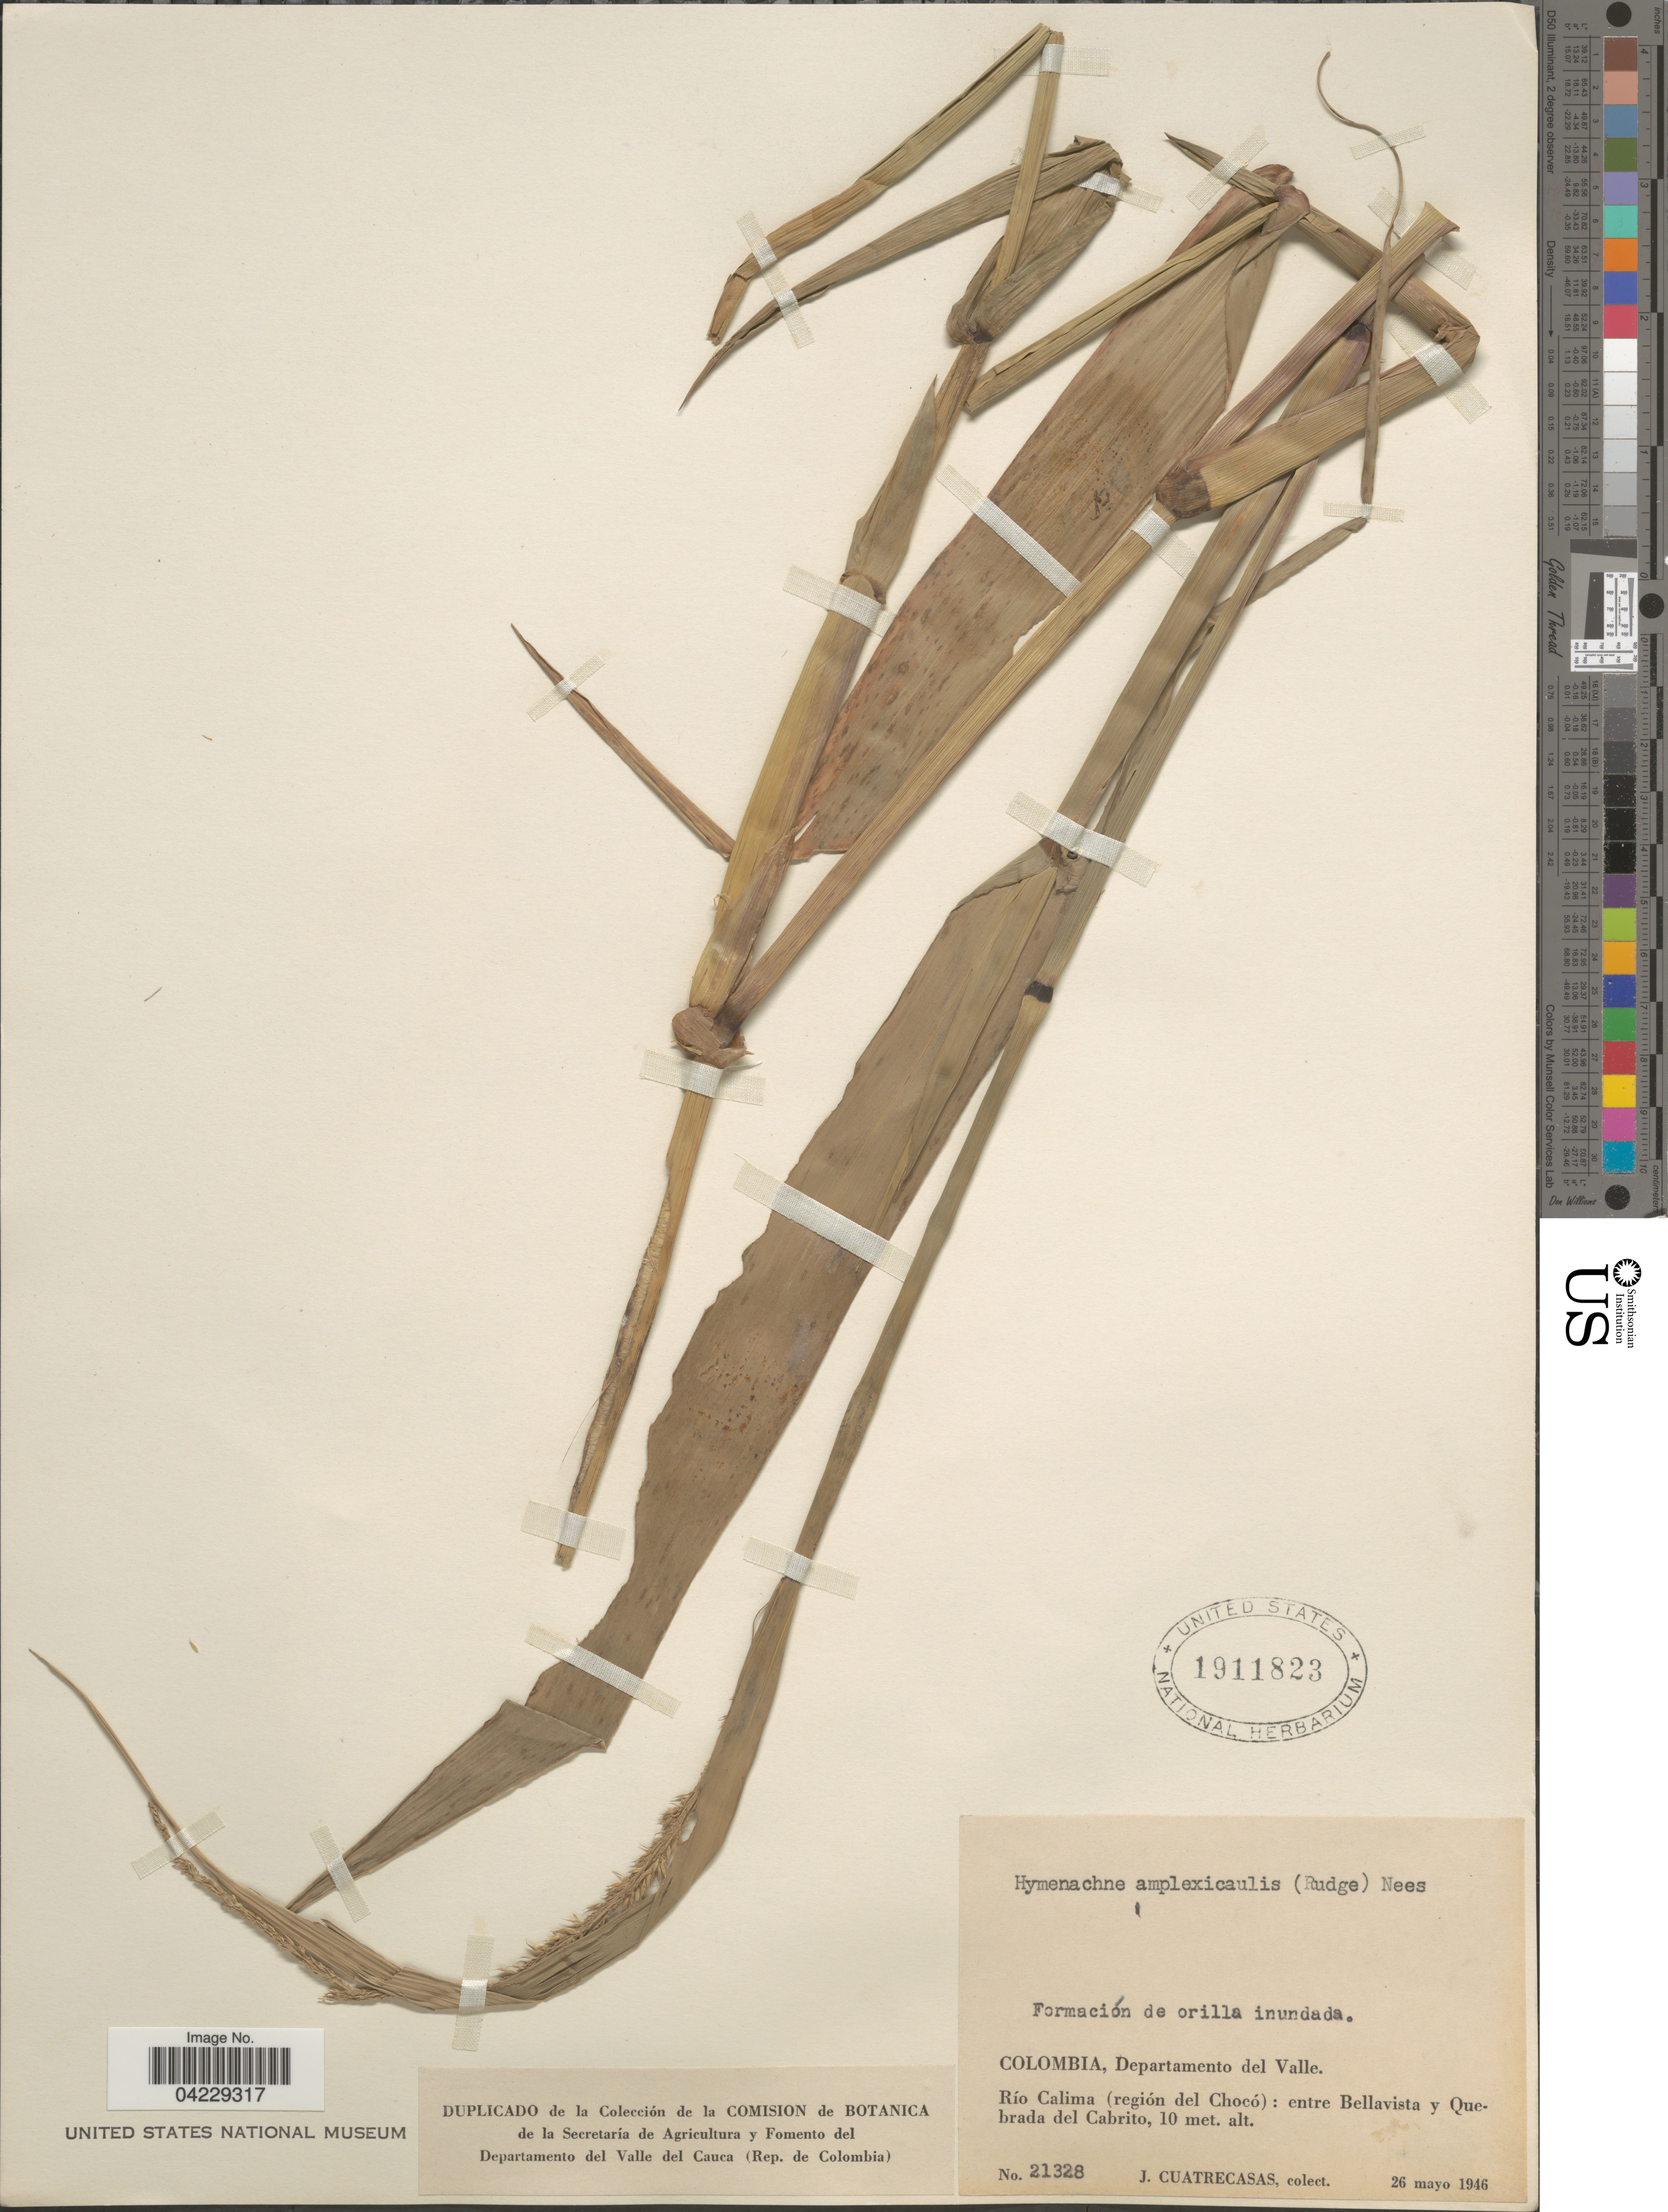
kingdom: Plantae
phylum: Tracheophyta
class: Liliopsida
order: Poales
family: Poaceae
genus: Hymenachne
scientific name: Hymenachne amplexicaulis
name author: (Rudge) Nees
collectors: J. Cuatrecasas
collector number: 21328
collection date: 1946-05-26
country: Colombia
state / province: Valle del Cauca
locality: Departamento del Valle. Río Calima (región del Chocó): entre Bellevista y Quebrada del Cabrito.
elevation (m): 10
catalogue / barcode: US 1911823